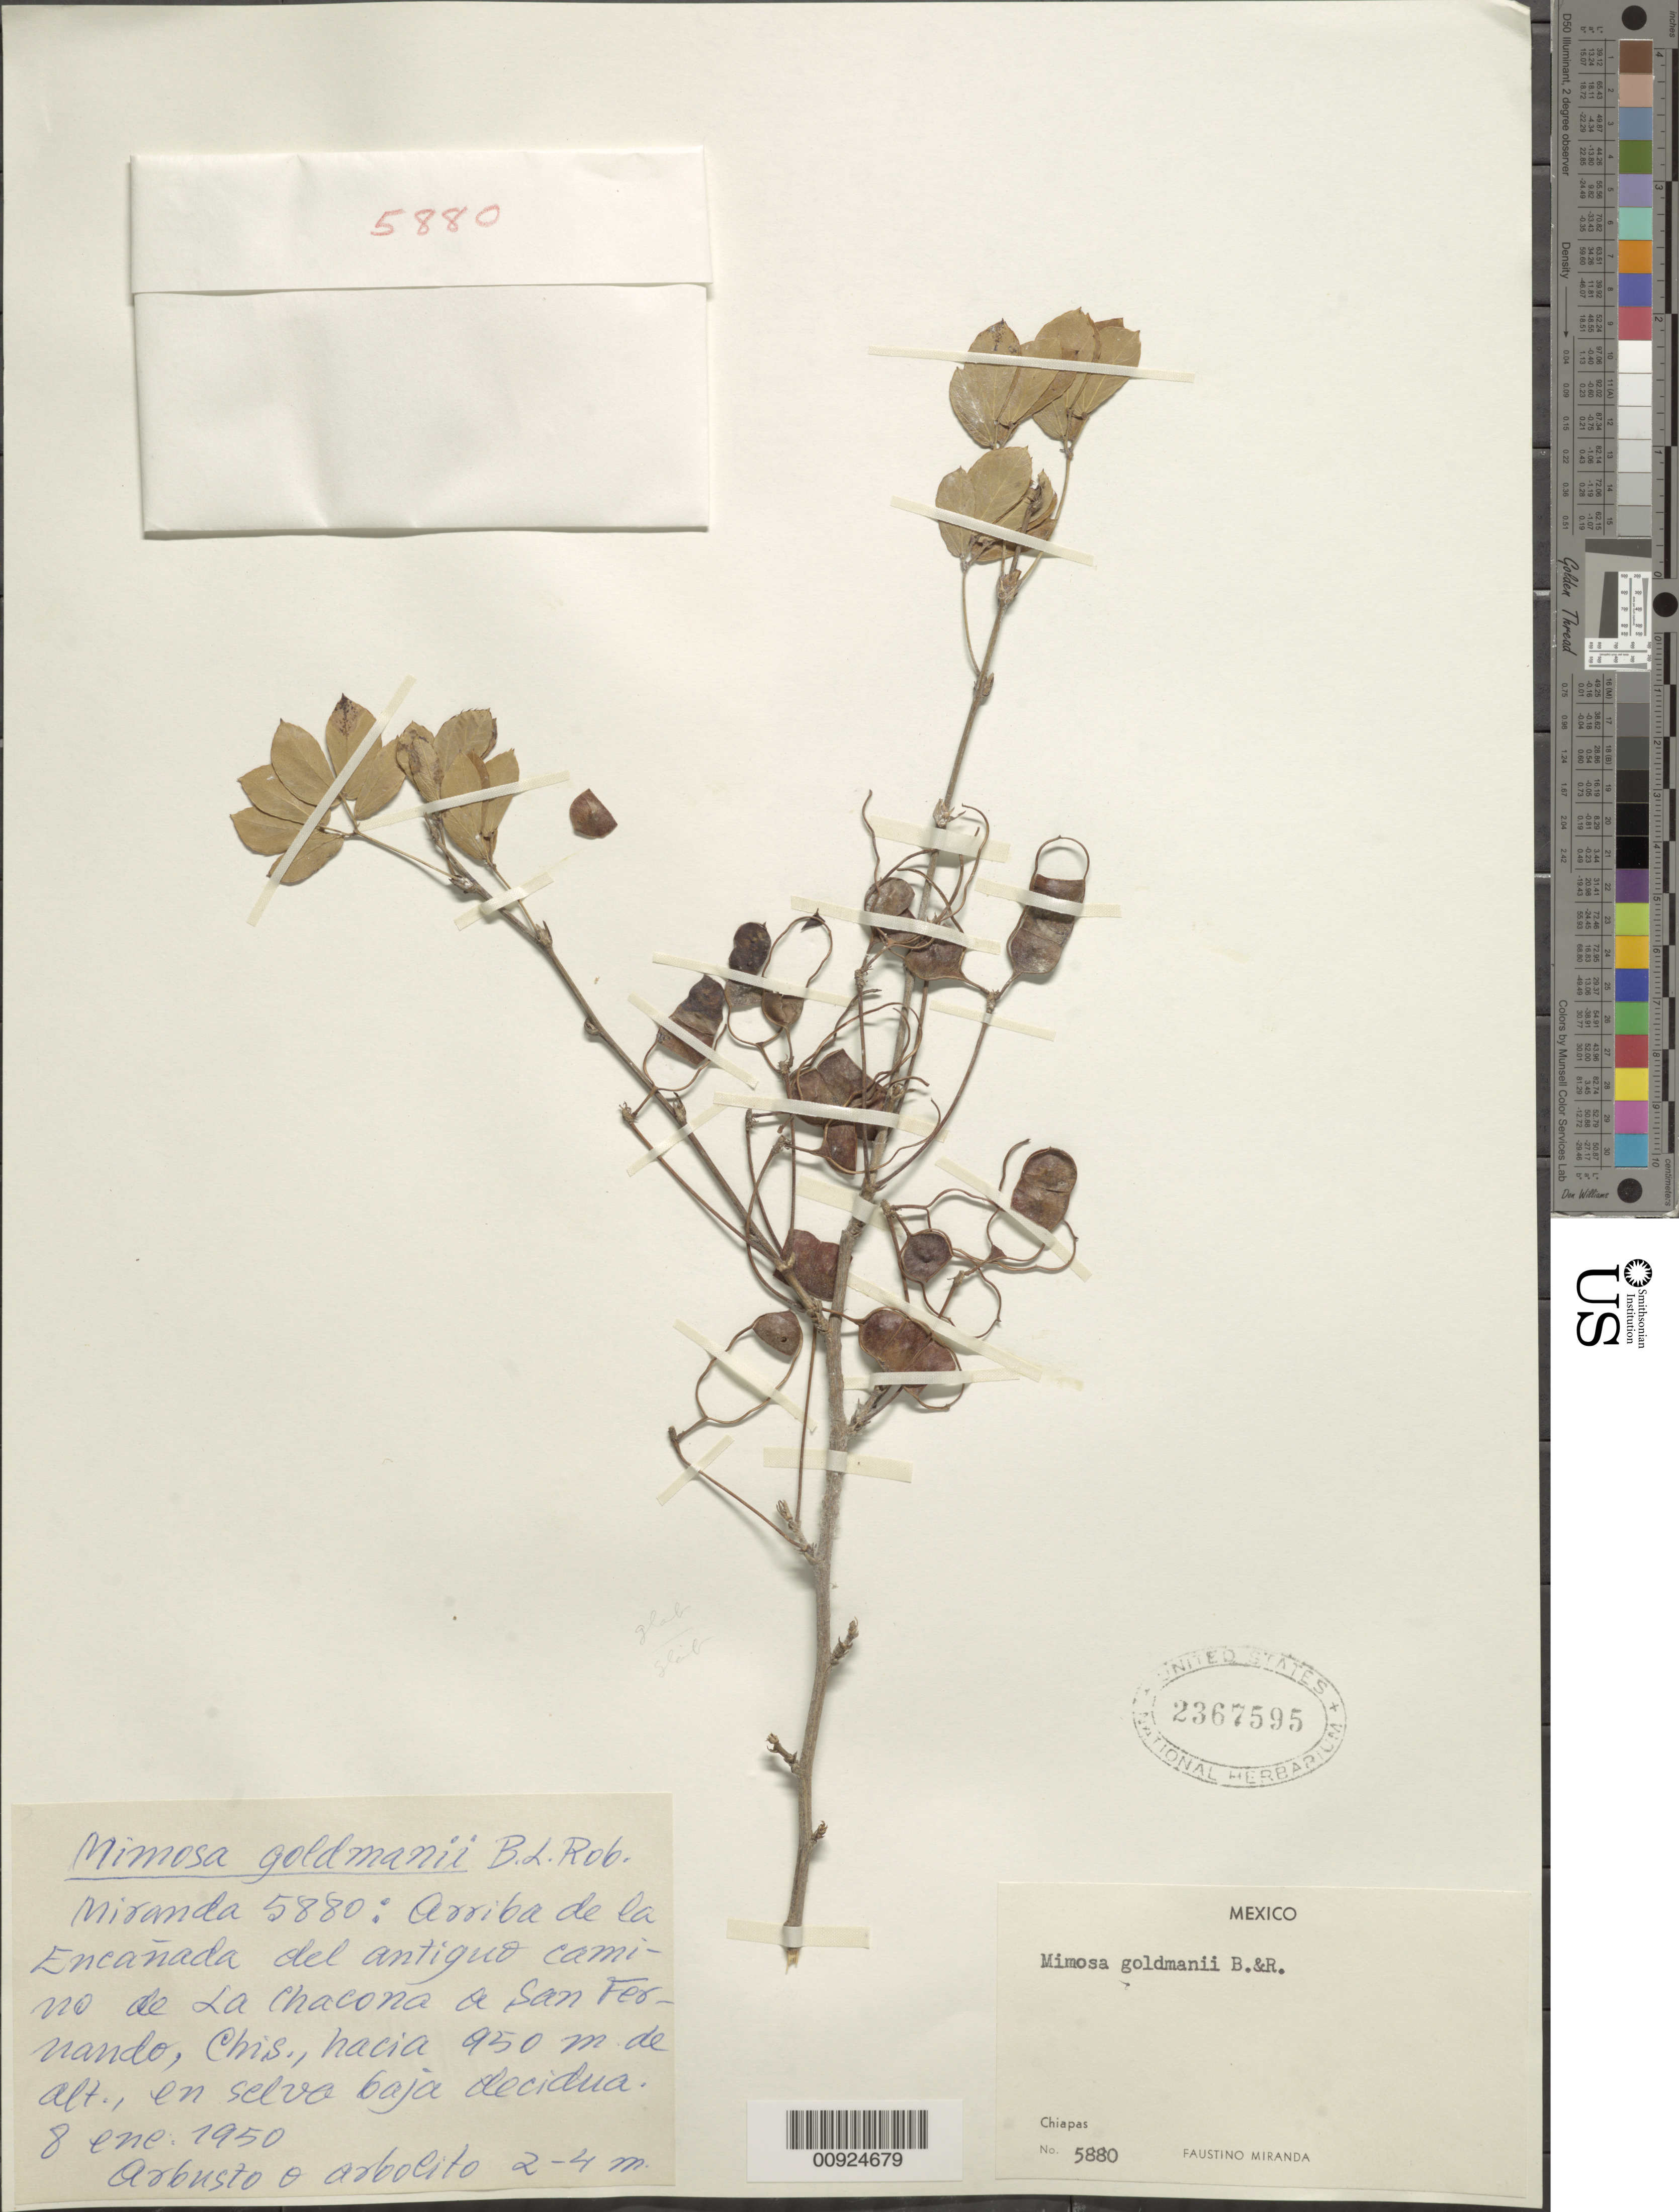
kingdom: Plantae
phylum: Tracheophyta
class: Magnoliopsida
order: Fabales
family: Fabaceae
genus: Mimosa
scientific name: Mimosa goldmanii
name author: B.L. Rob.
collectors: Miranda G., F.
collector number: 5880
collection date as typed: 08 Jan 1950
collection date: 1950-01-08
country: Mexico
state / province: Chiapas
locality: Arriba de la Encañada del antiguo camino de La Chacona a San Fernando, Chiapas.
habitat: En selva baja decidua.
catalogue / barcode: US 2367595